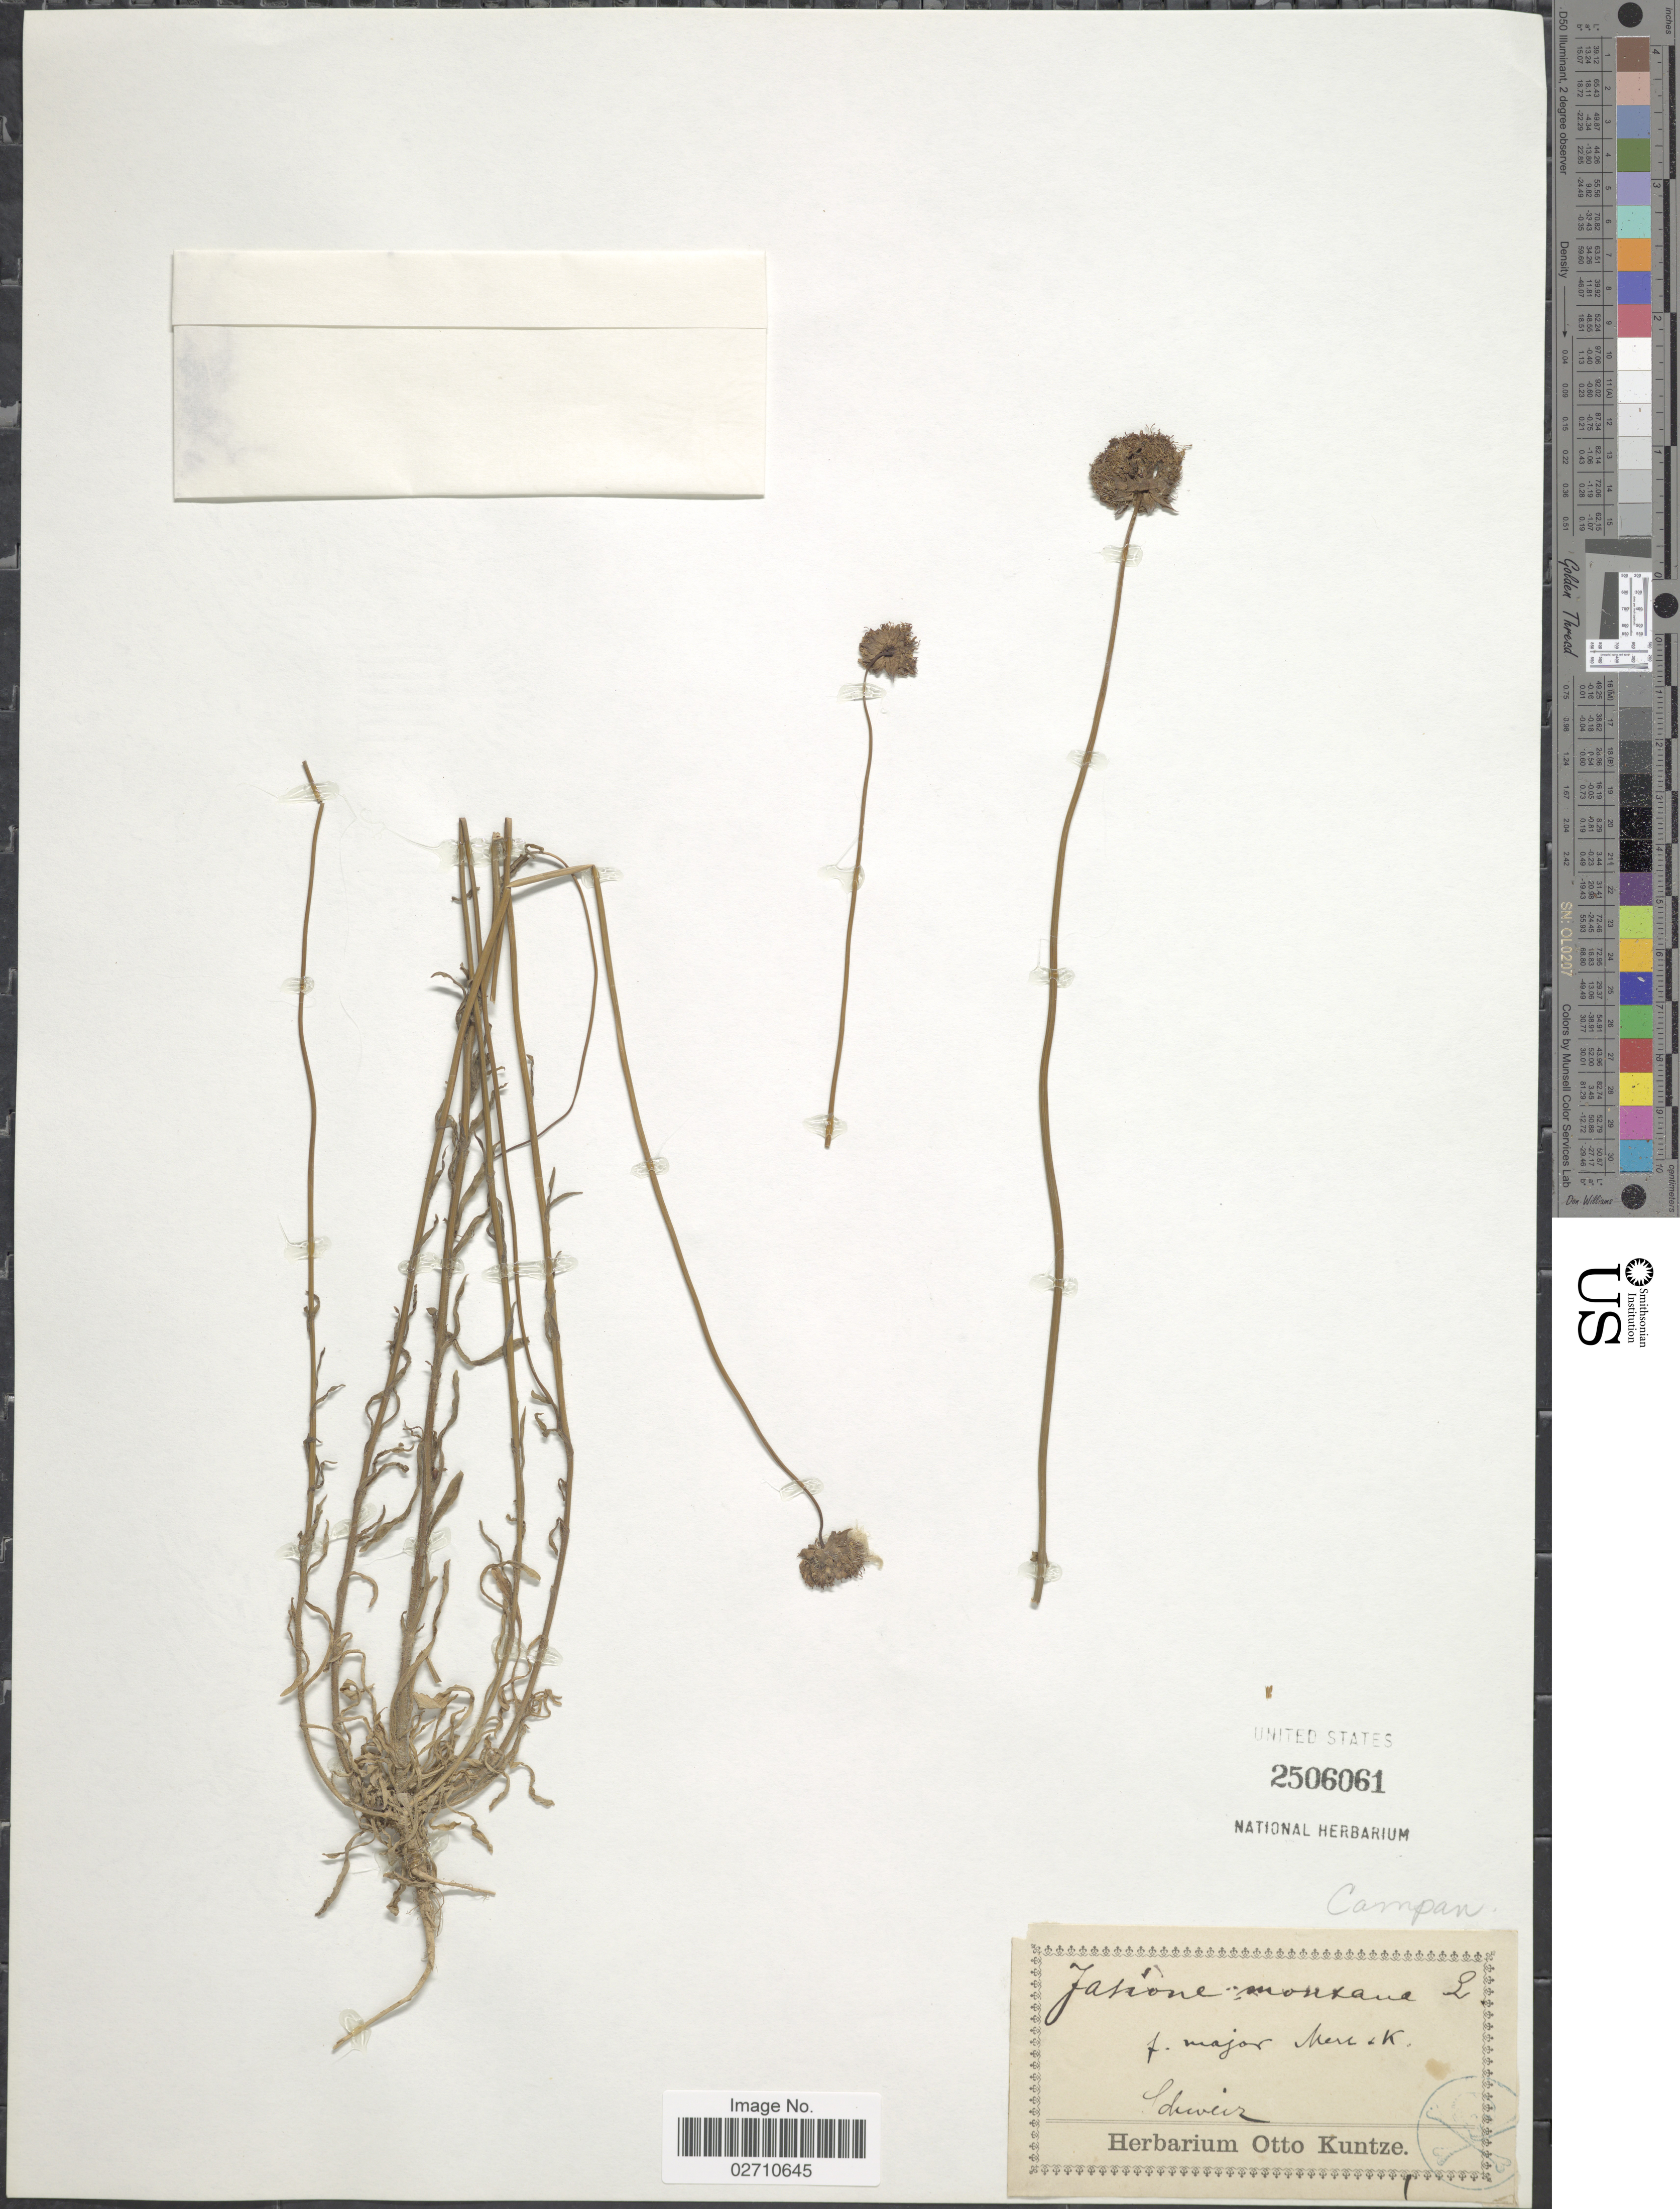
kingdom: Plantae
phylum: Tracheophyta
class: Magnoliopsida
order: Asterales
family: Campanulaceae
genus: Jasione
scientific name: Jasione montana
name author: L.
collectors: ex herb. Otto Kuntze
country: Switzerland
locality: Schweiz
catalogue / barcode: US 2506061